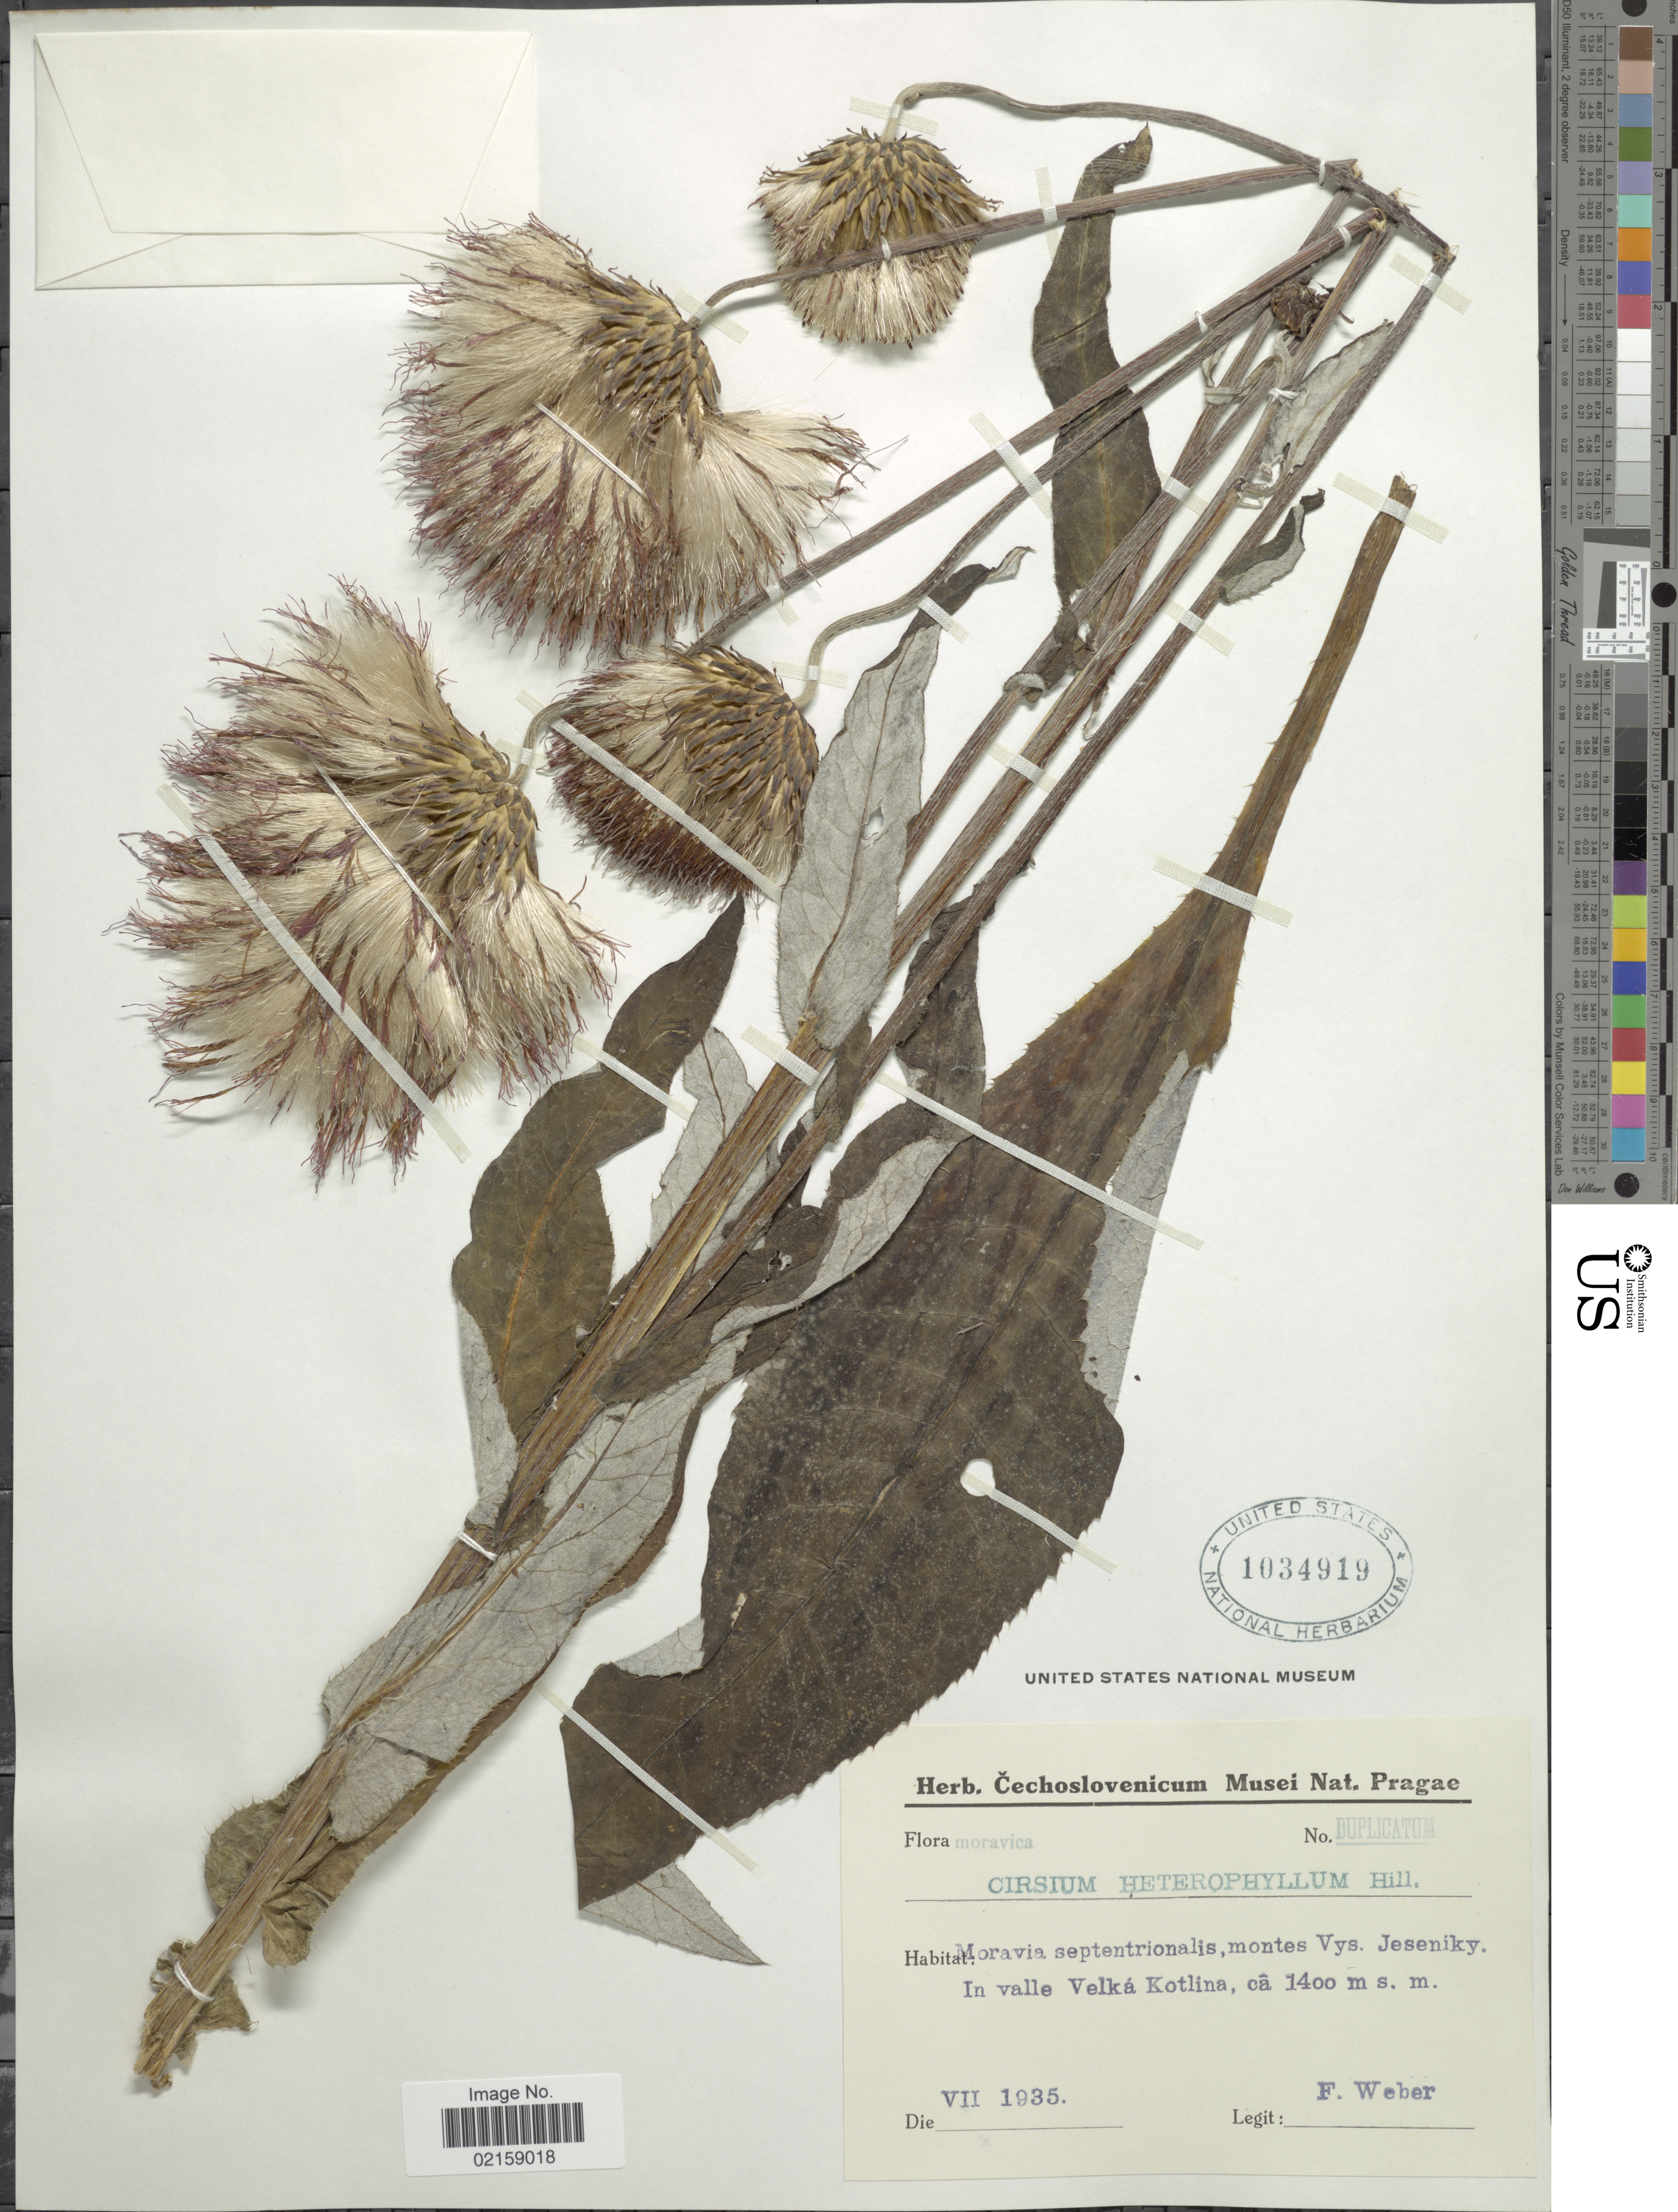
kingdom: Plantae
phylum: Tracheophyta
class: Magnoliopsida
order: Asterales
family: Asteraceae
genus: Cirsium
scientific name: Cirsium heterophyllum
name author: (L.) Hill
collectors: F. Weber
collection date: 1935-07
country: Czechia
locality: Moravia septentrionalis, montes Vys. Jeseniky, in valle Velka Kotlina.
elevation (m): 1400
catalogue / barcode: US 1034919